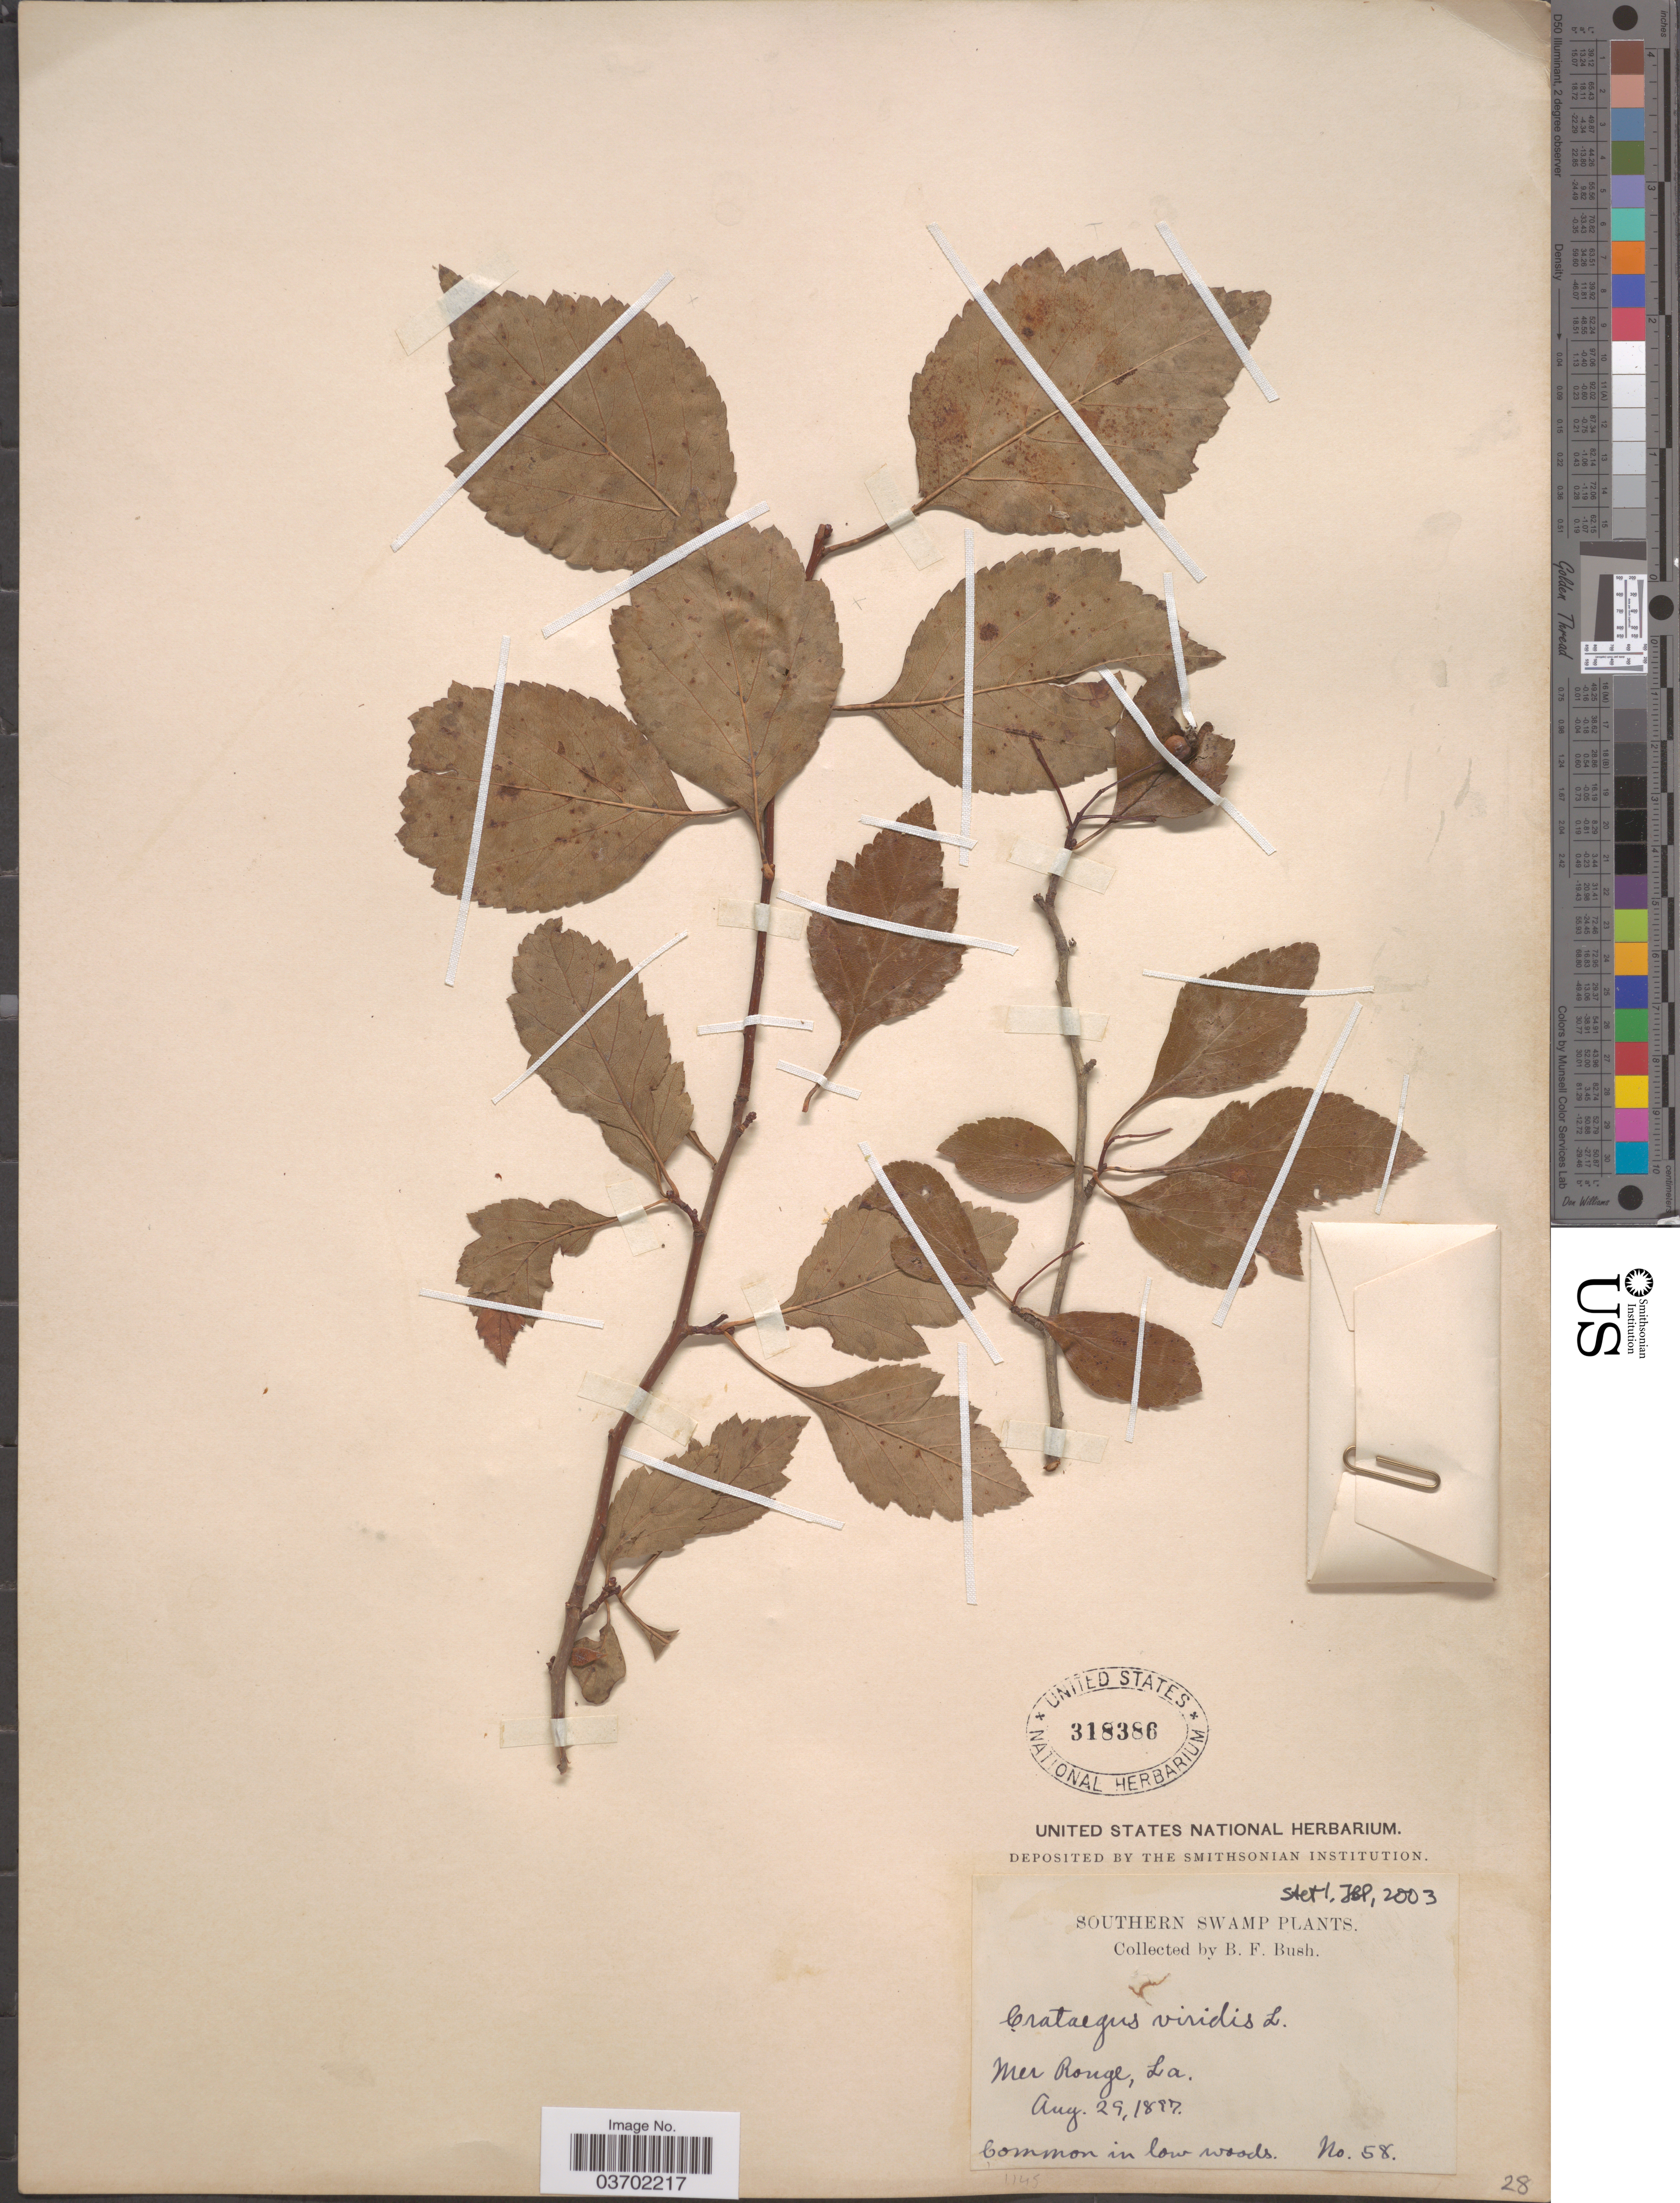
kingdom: Plantae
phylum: Tracheophyta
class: Magnoliopsida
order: Rosales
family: Rosaceae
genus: Crataegus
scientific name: Crataegus viridis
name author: L.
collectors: B. F. Bush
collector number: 58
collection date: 1897-08-29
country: United States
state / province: Louisiana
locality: Southern Swamp Mer Rouge.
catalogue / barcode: US 318386